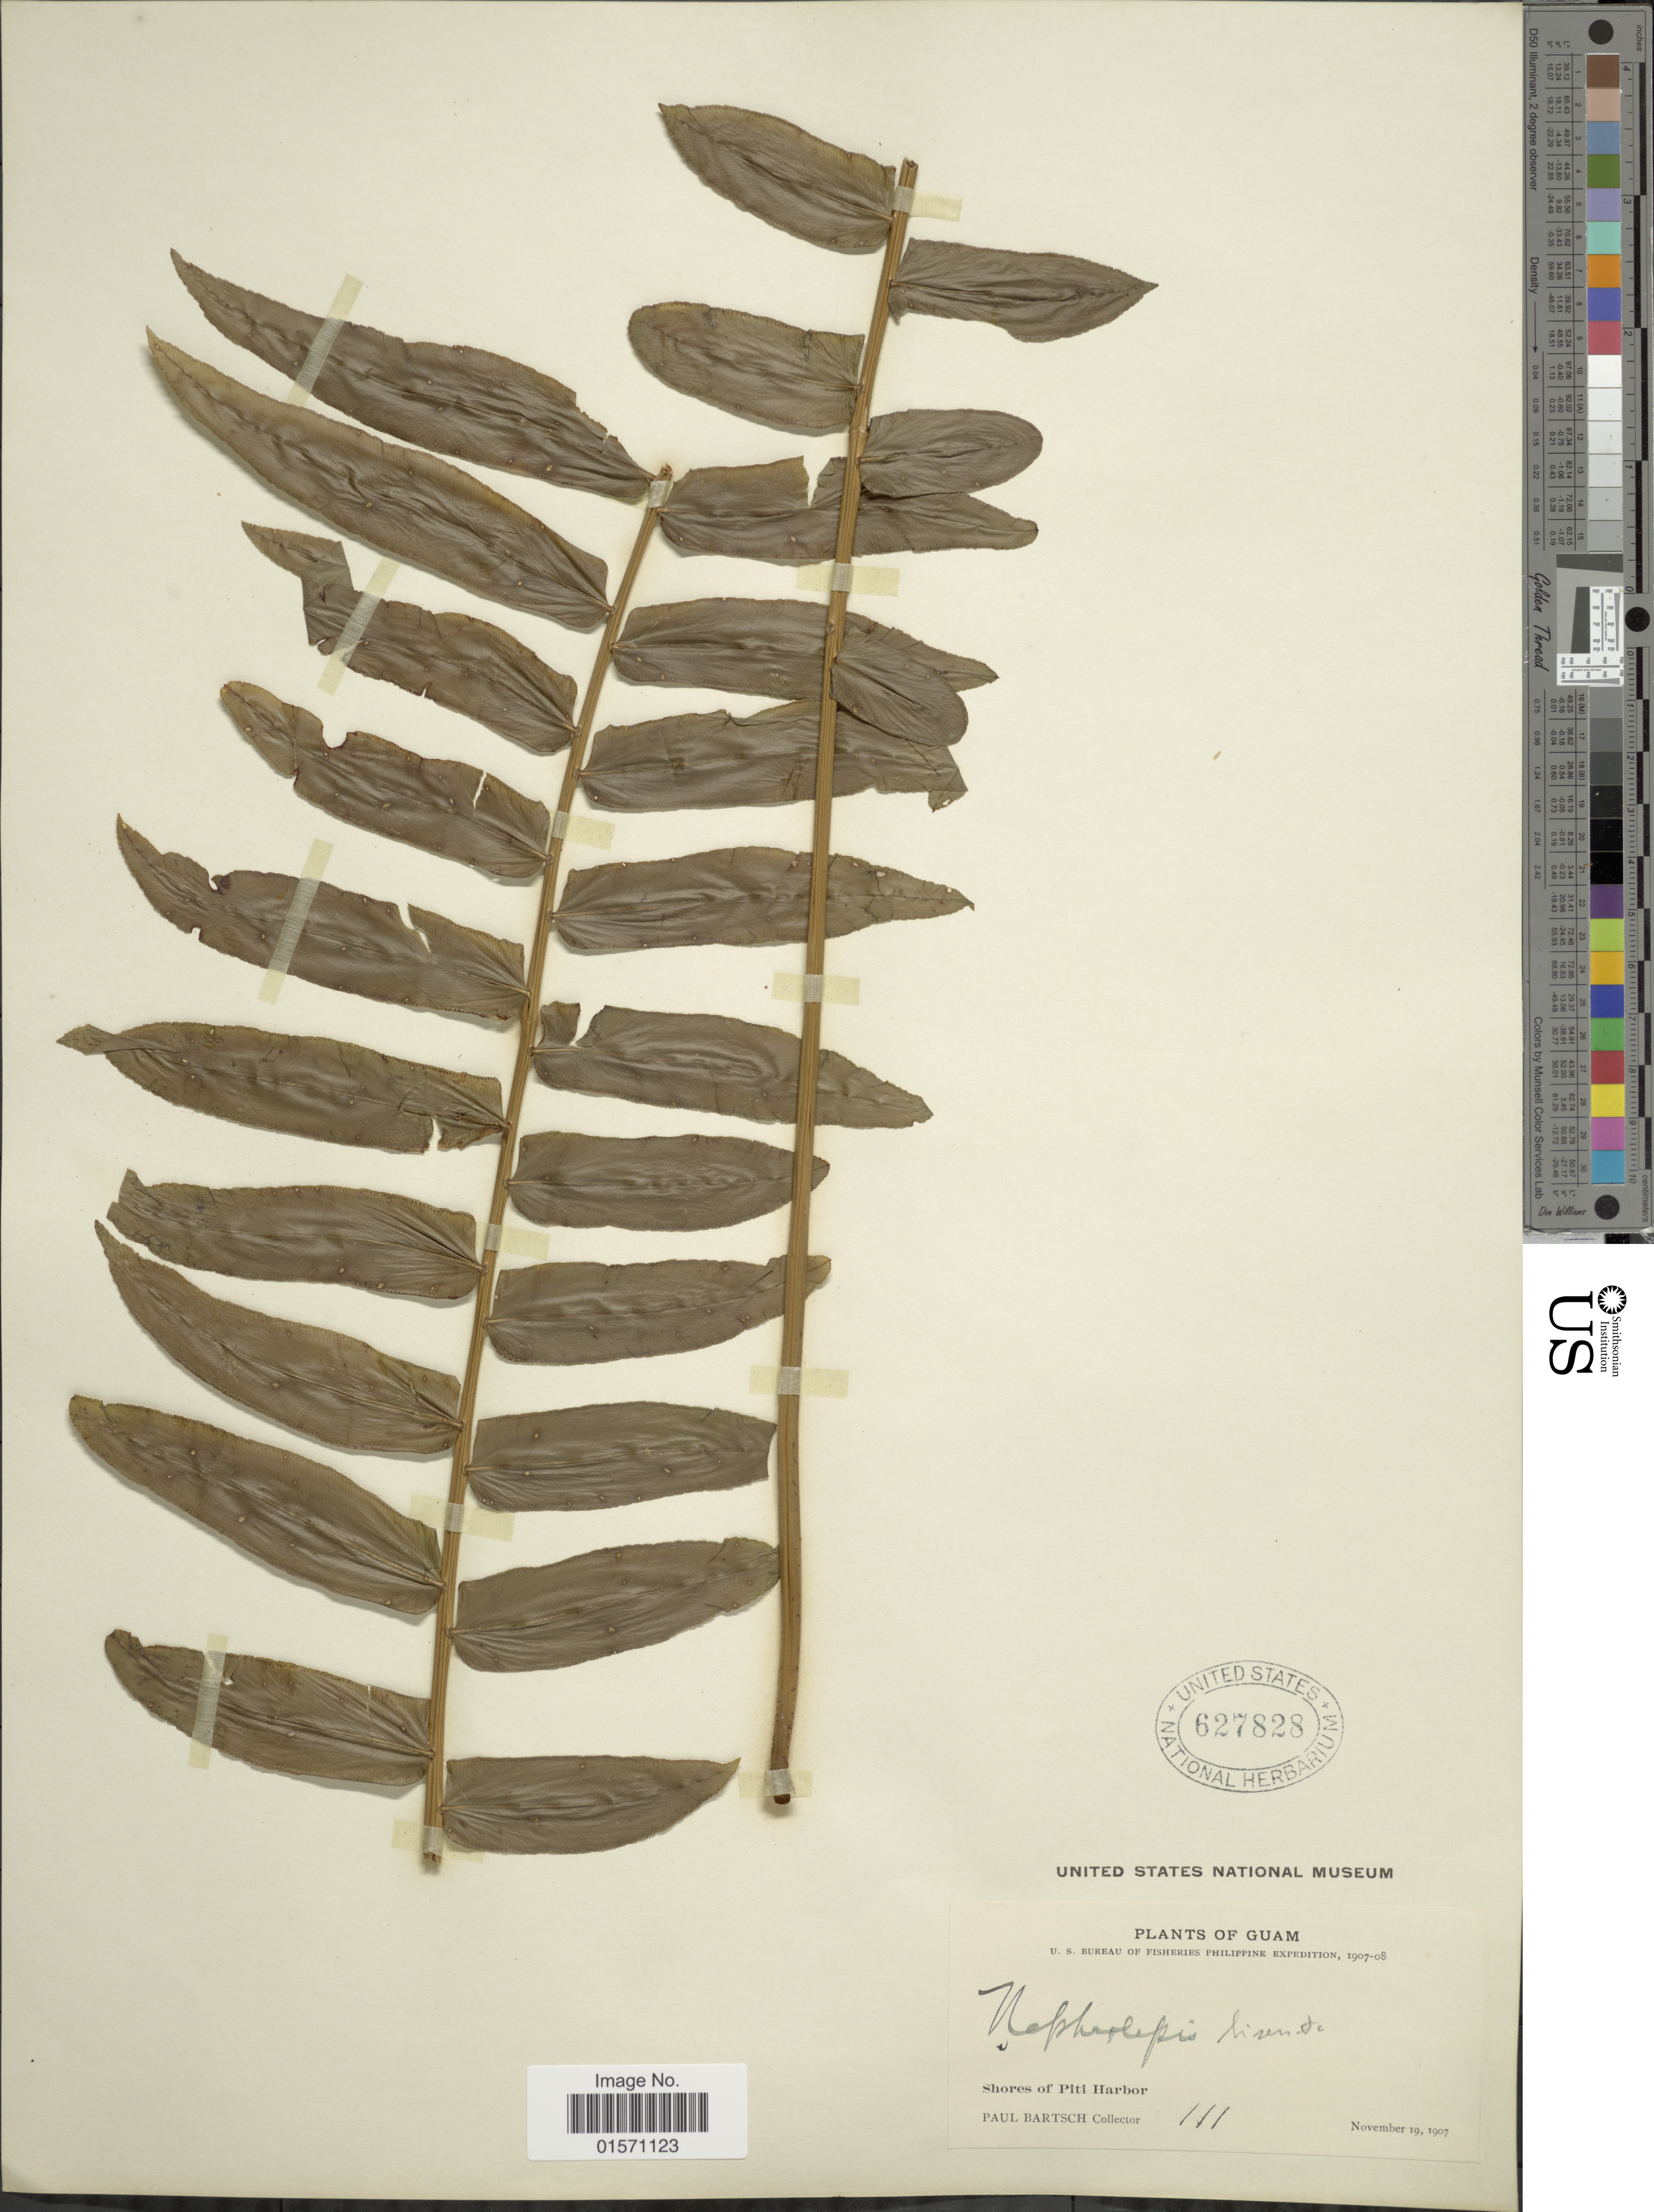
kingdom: Plantae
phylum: Tracheophyta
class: Polypodiopsida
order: Polypodiales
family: Nephrolepidaceae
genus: Nephrolepis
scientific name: Nephrolepis sp.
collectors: P. Bartsch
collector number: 111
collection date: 1907-11-19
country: Guam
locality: Shores of Piti Harbor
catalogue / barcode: US 627828